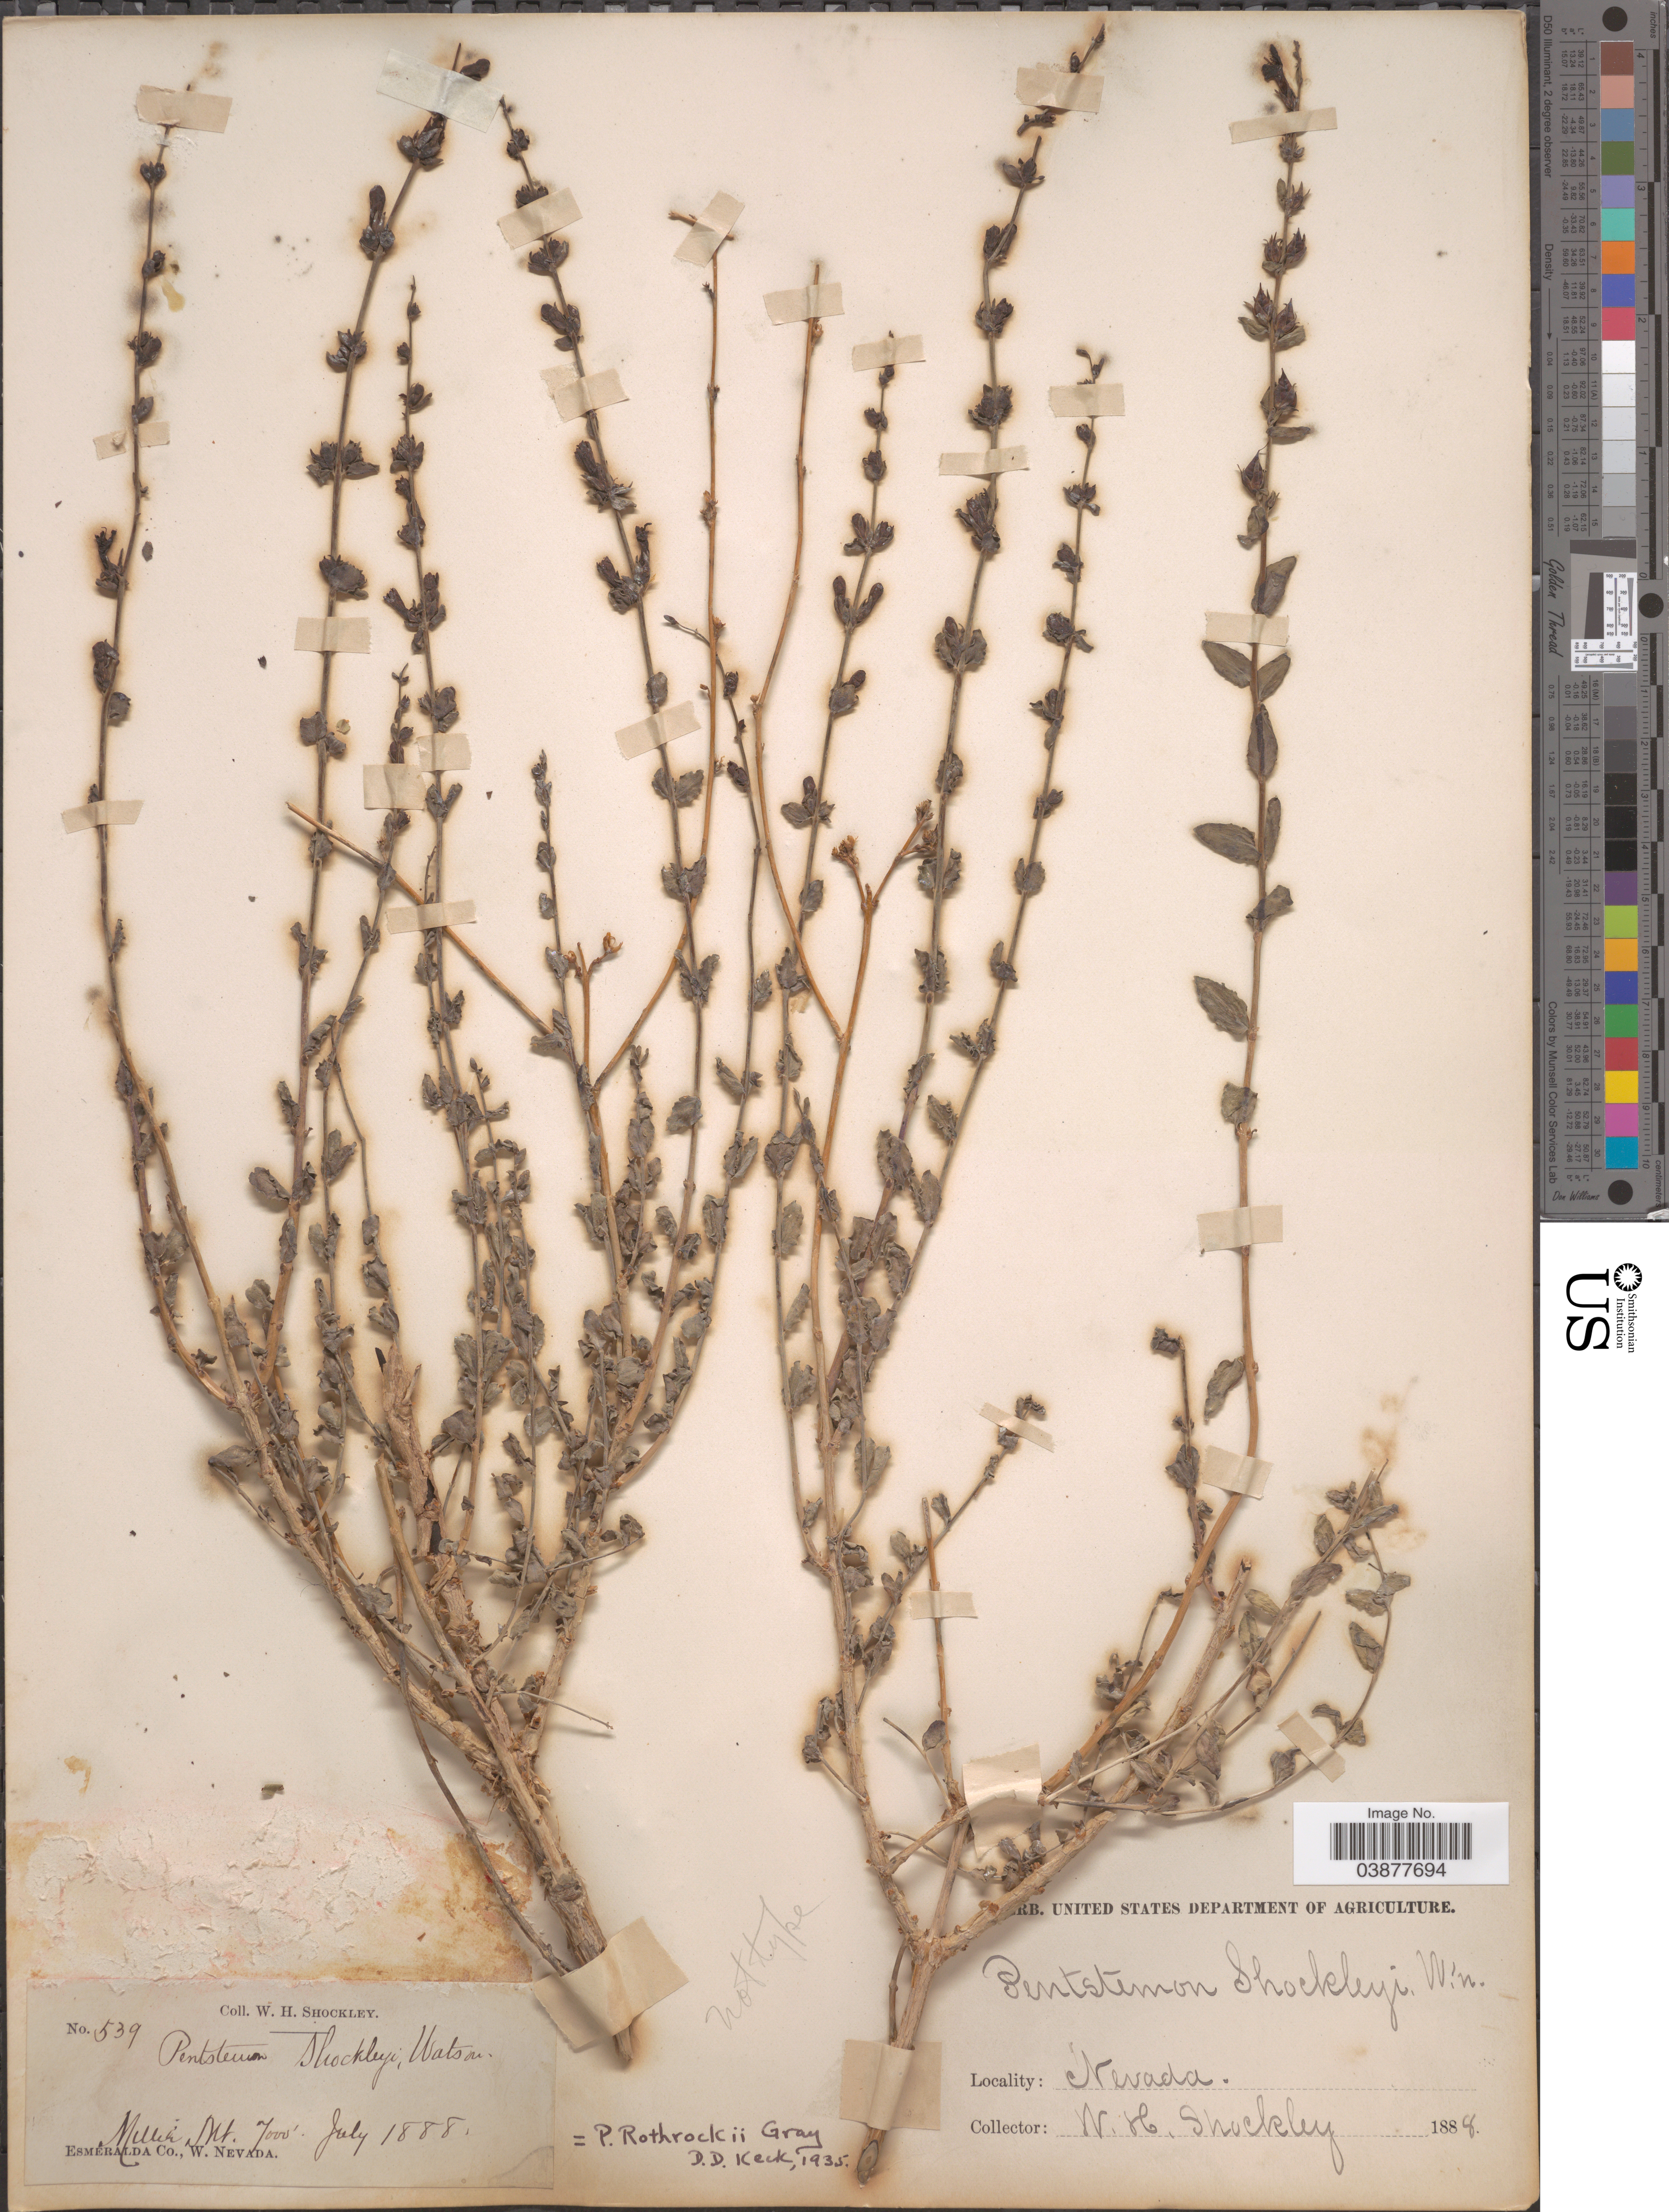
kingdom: Plantae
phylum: Tracheophyta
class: Magnoliopsida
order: Lamiales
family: Plantaginaceae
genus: Penstemon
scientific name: Penstemon rothrockii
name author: A. Gray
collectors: W. Shockley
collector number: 539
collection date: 1888-07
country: United States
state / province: Nevada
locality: Miller Mt. Esmeralda Co.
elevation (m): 2134